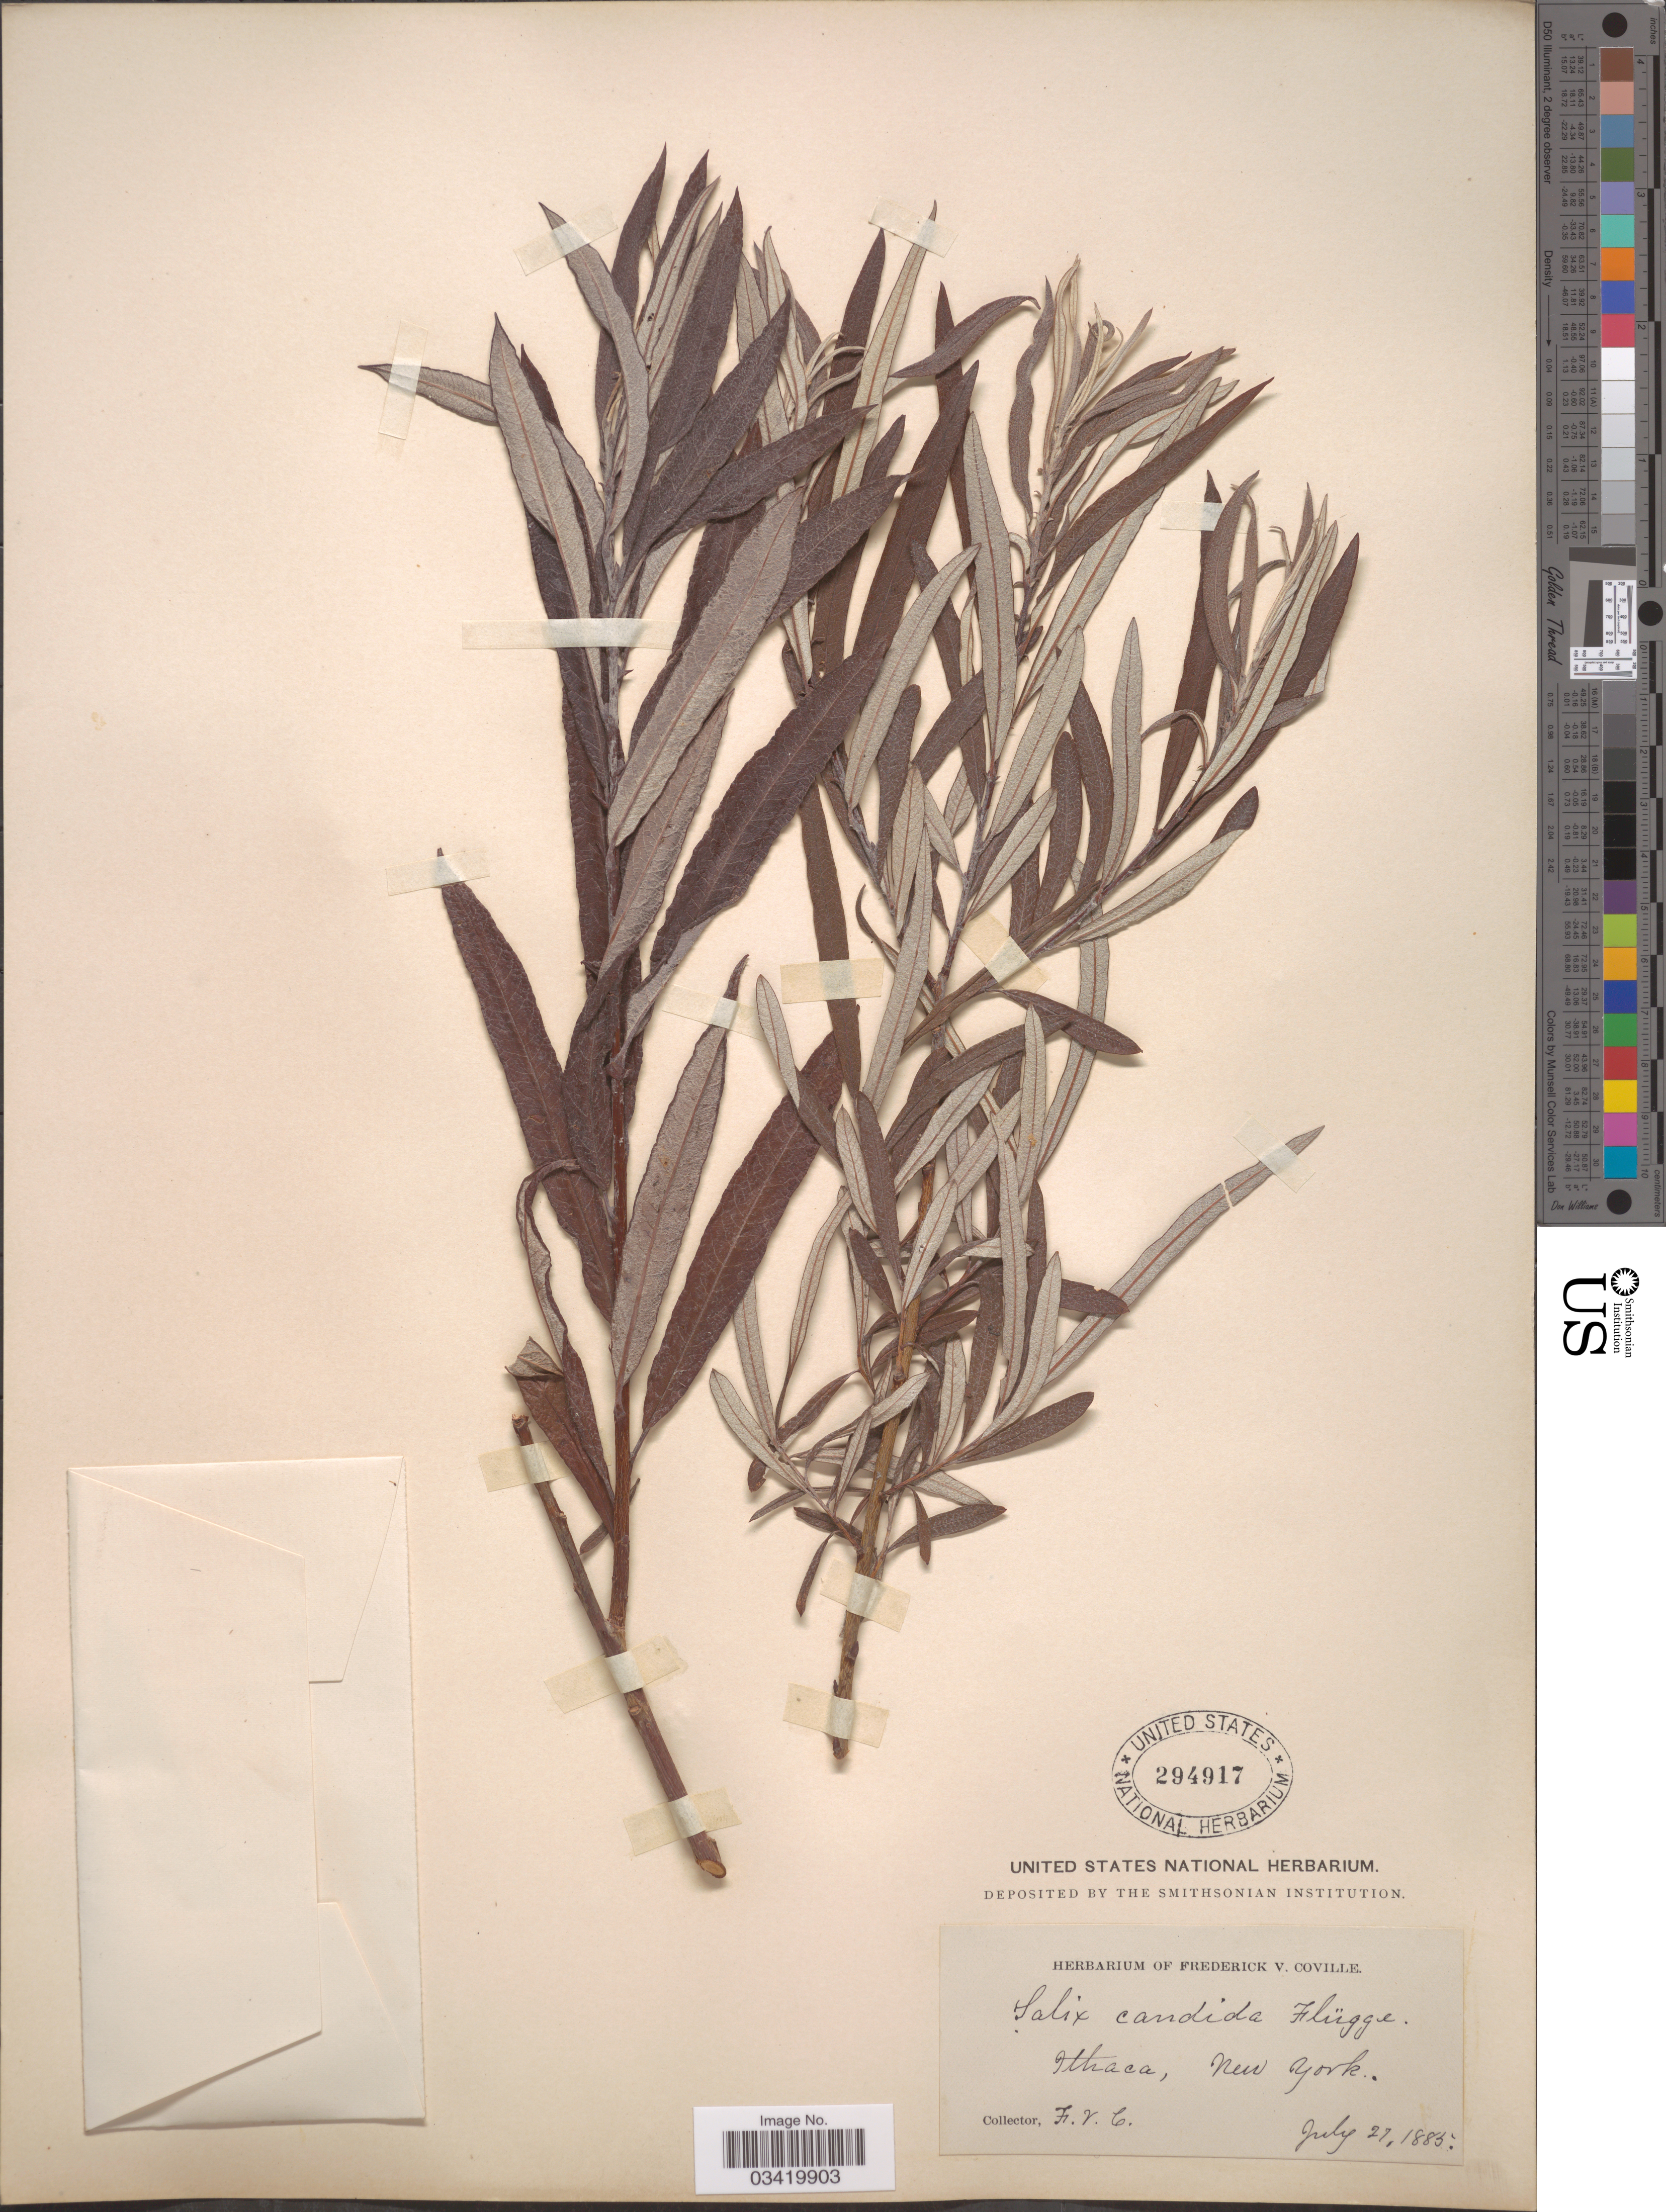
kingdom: Plantae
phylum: Tracheophyta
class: Magnoliopsida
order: Malpighiales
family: Salicaceae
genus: Salix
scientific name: Salix candida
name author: Flüggé ex Willd.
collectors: F. V. Coville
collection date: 1885-07-27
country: United States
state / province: New York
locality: Ithaca.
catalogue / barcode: US 294917